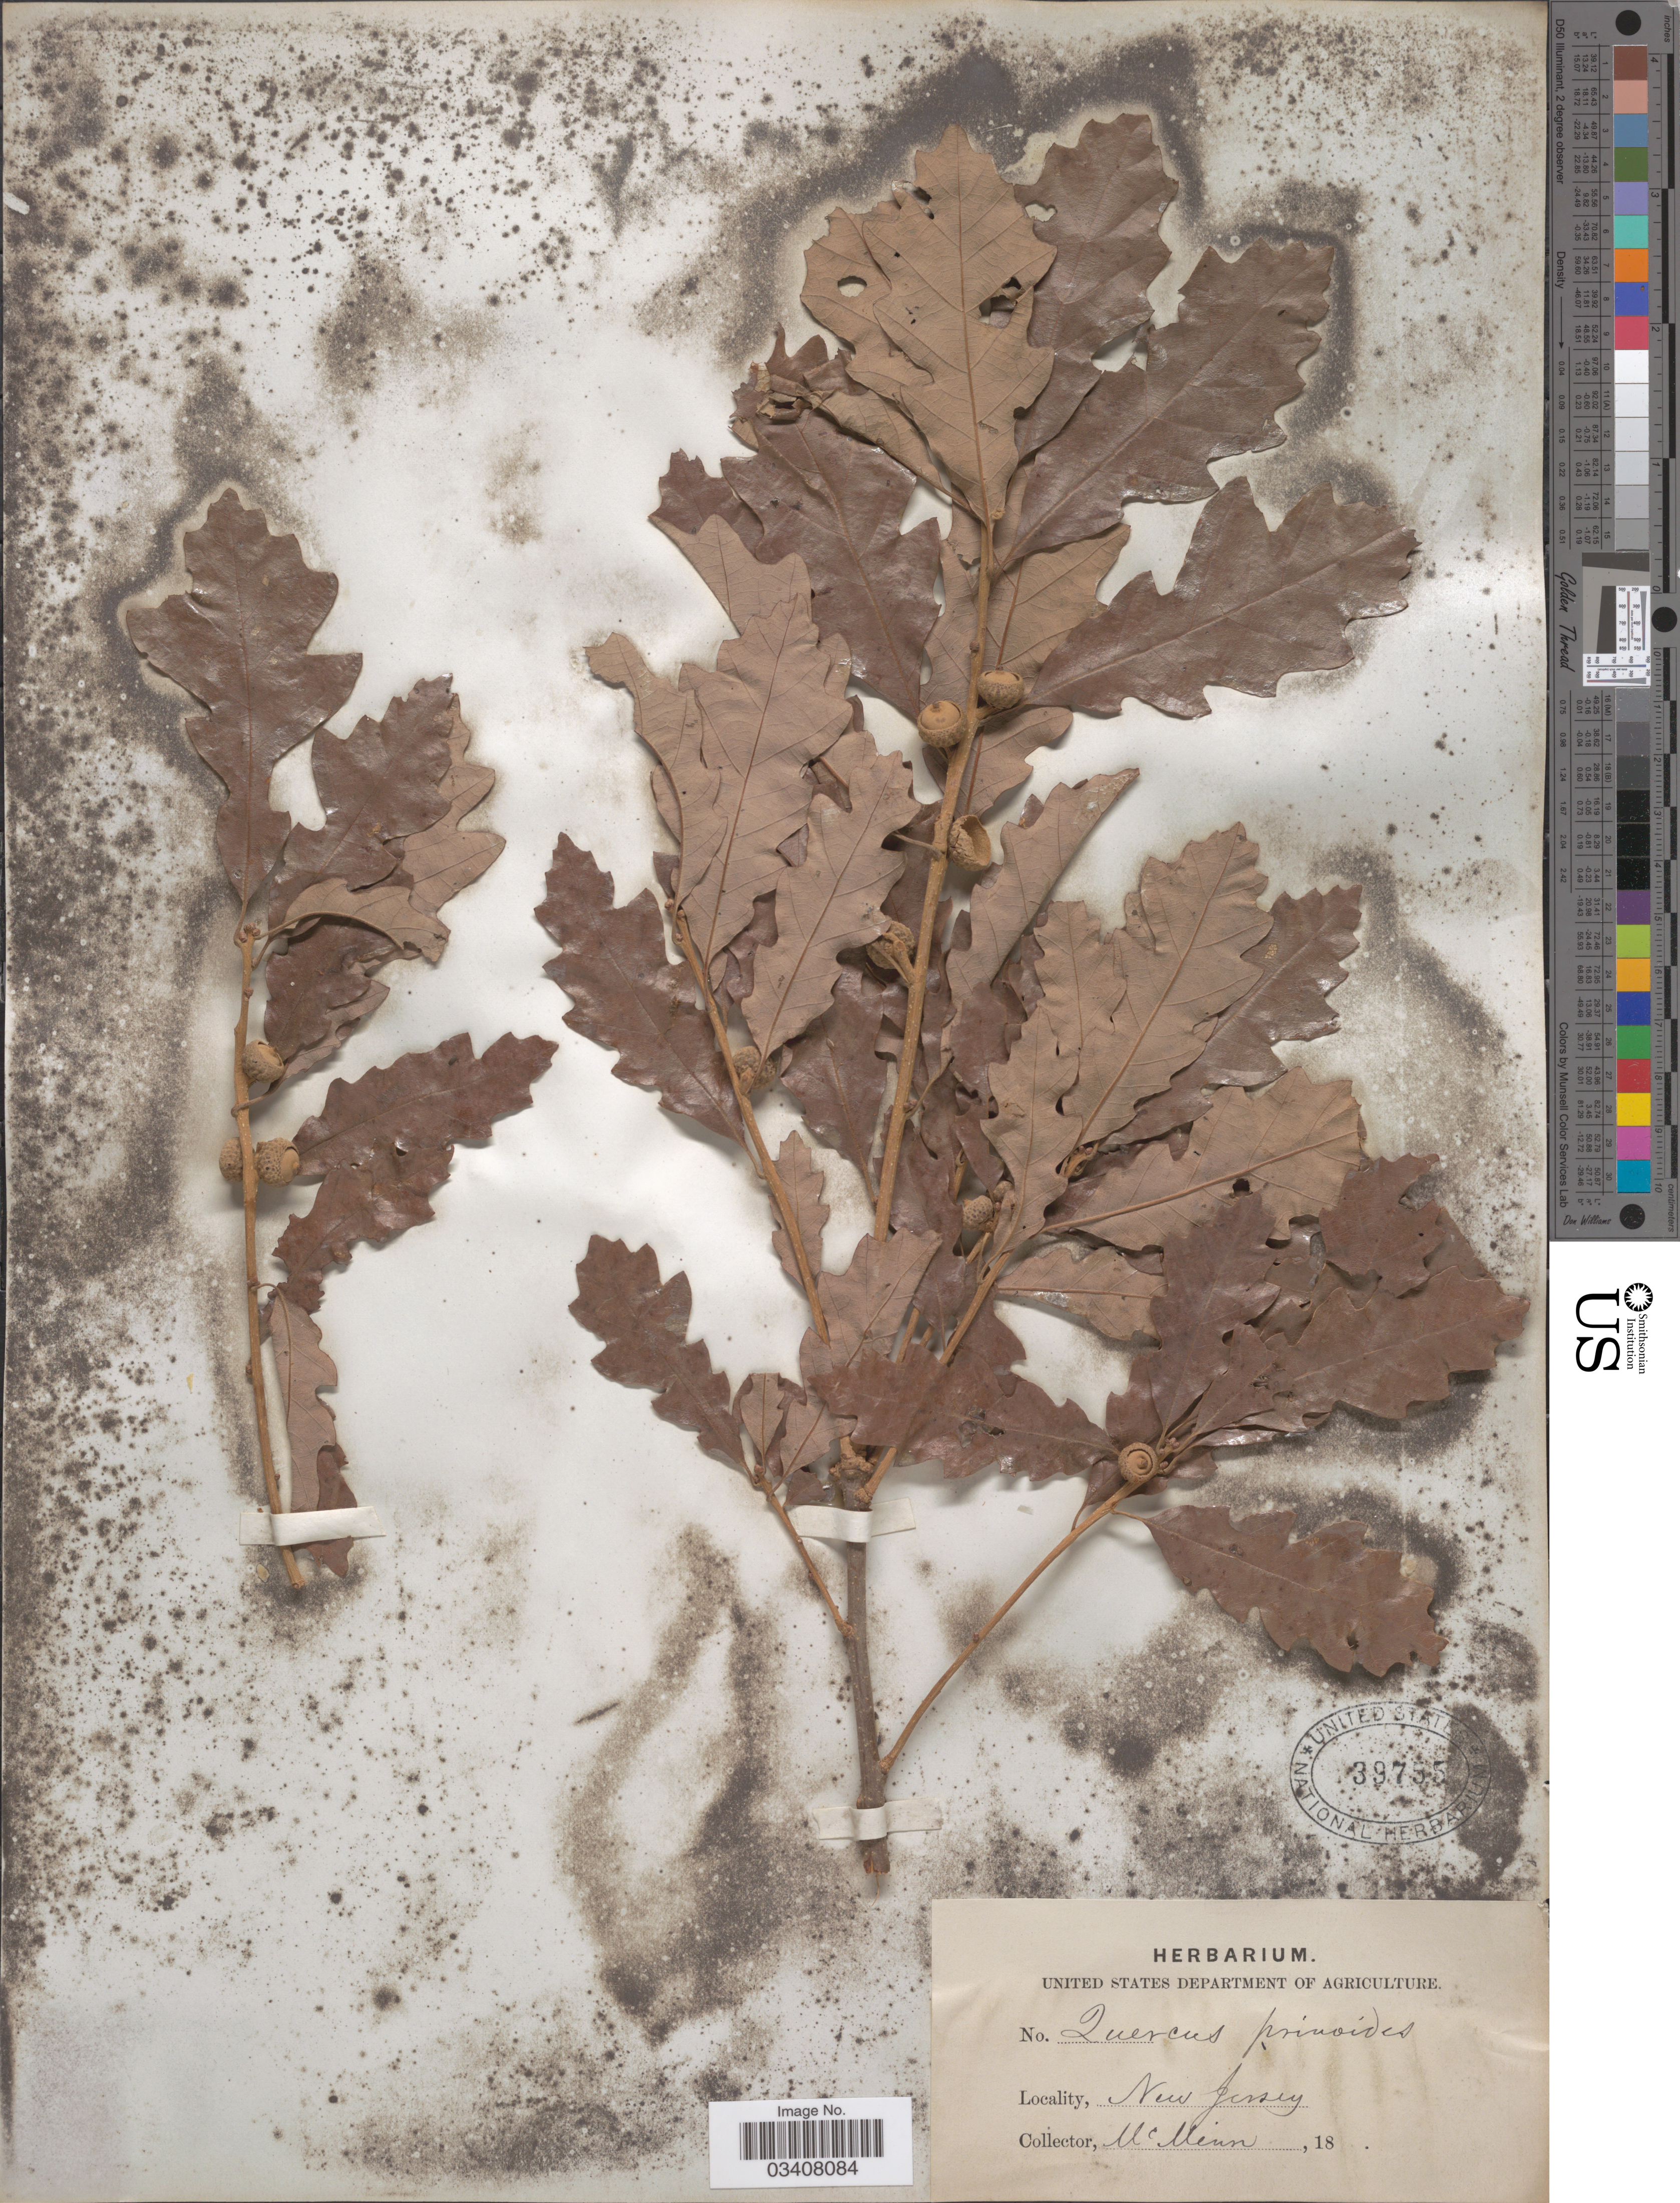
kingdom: Plantae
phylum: Tracheophyta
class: Magnoliopsida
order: Fagales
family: Fagaceae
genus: Quercus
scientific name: Quercus prinoides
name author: Willd.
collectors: McMinn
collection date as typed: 18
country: United States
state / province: New Jersey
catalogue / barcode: US 39755